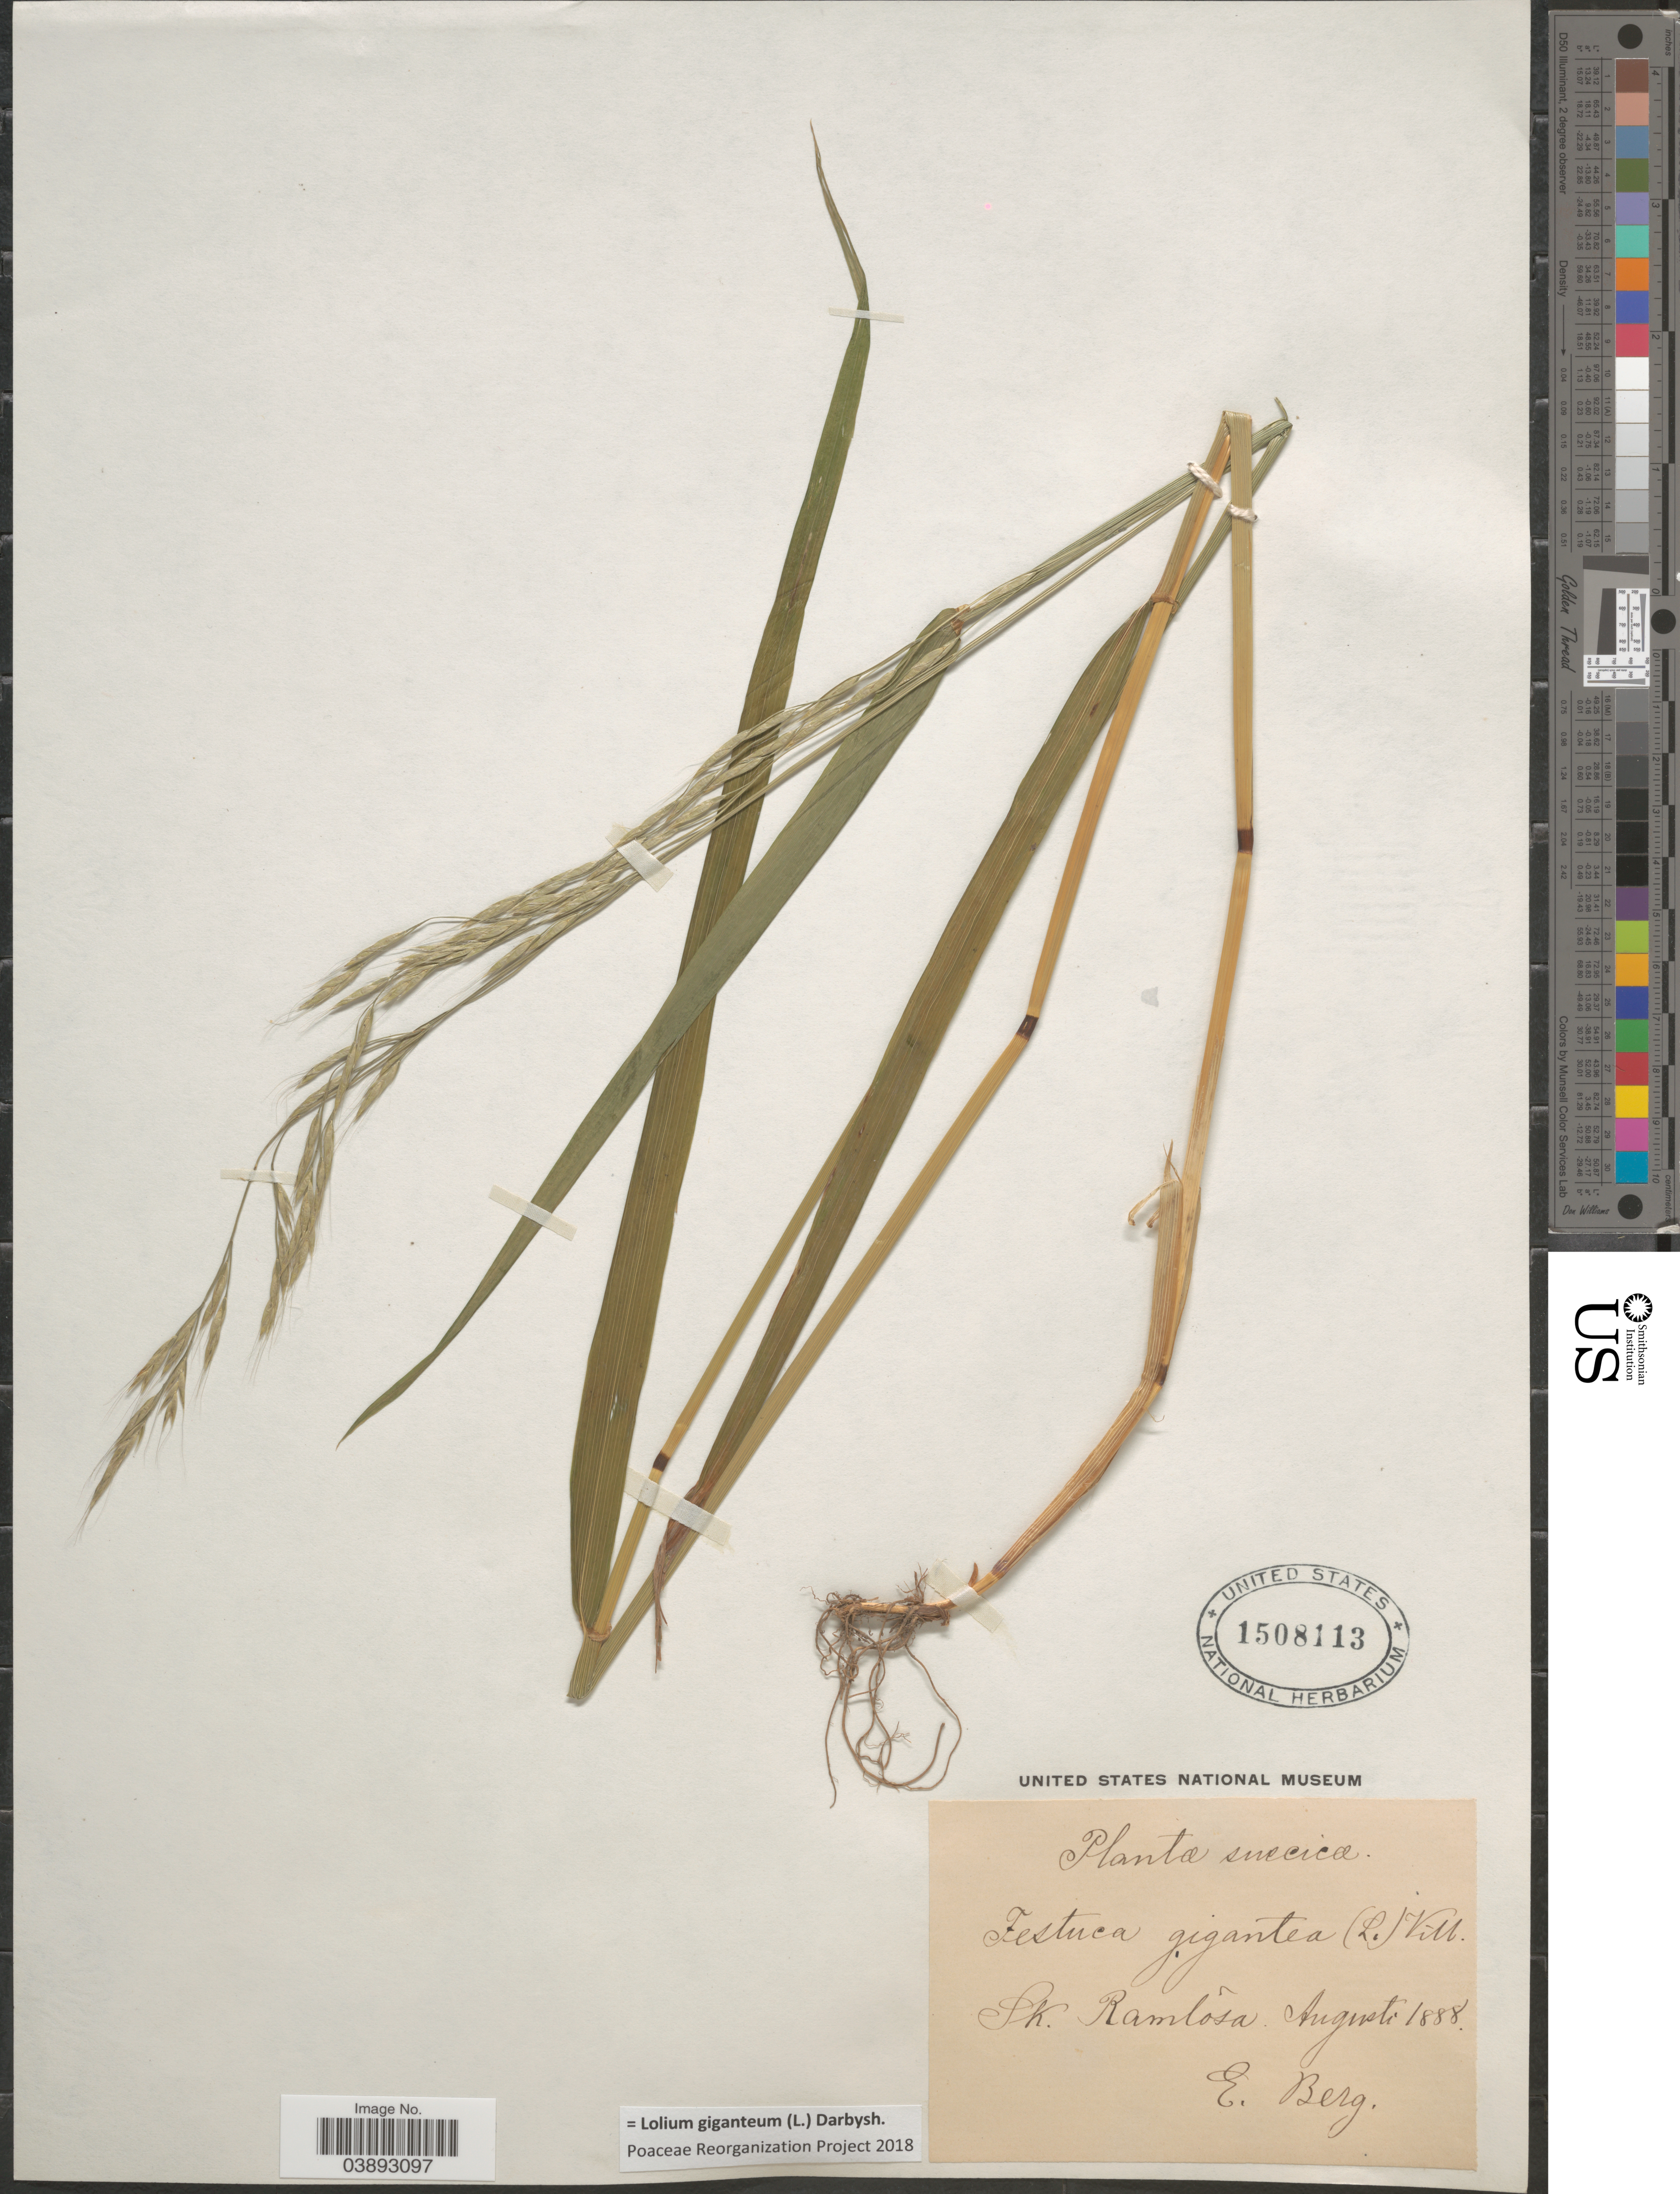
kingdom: Plantae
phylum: Tracheophyta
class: Liliopsida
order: Poales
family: Poaceae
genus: Lolium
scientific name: Lolium giganteum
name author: (L.) Darbysh.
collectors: E. von Berg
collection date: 1888-08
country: Sweden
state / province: Skåne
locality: Suecica. Sk. Ramlösa.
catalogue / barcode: US 1508113